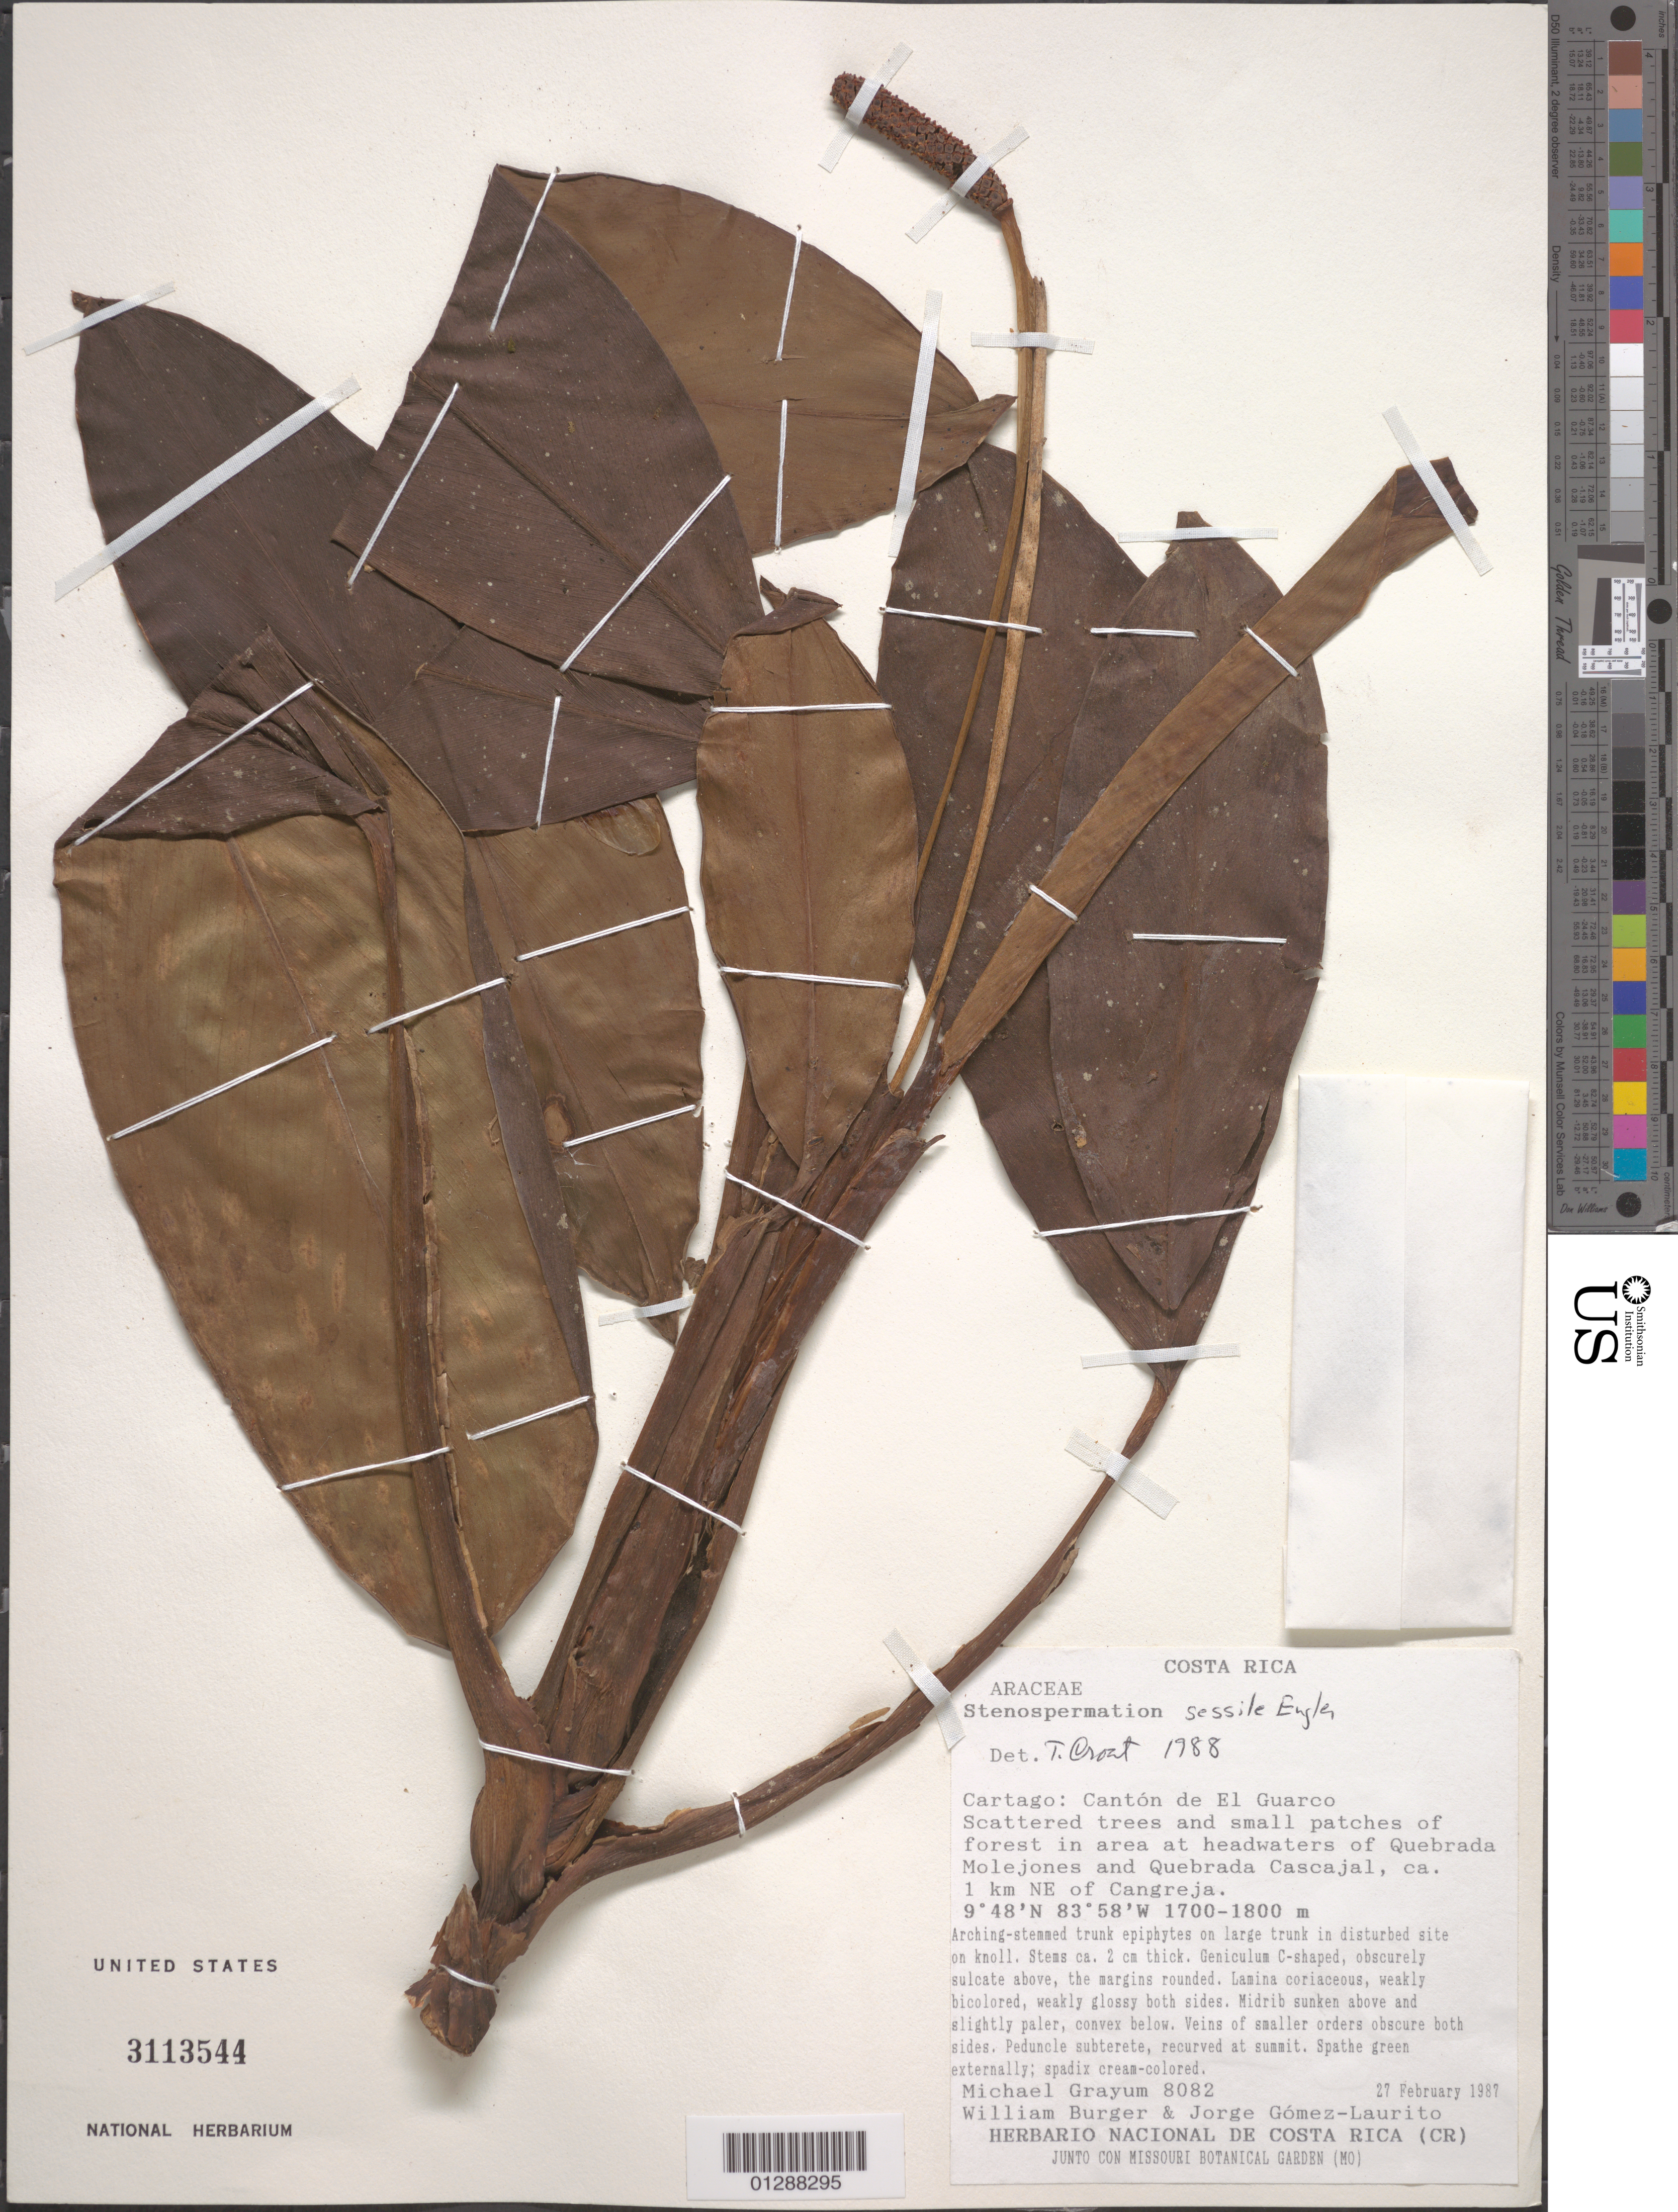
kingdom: Plantae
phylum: Tracheophyta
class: Liliopsida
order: Alismatales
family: Araceae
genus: Stenospermation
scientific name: Stenospermation sessile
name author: Engl.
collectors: M. H. Grayum, W. Burger & J. A. Gómez-Laurito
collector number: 8082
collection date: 1987-02-27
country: Costa Rica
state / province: Cartago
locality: Cantón de El Guarco. In area at headwaters of Quebrada Molejones and Quebrada Cascajal, ca. 1 km NE of Cangreja.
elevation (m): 1700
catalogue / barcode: US 3113544